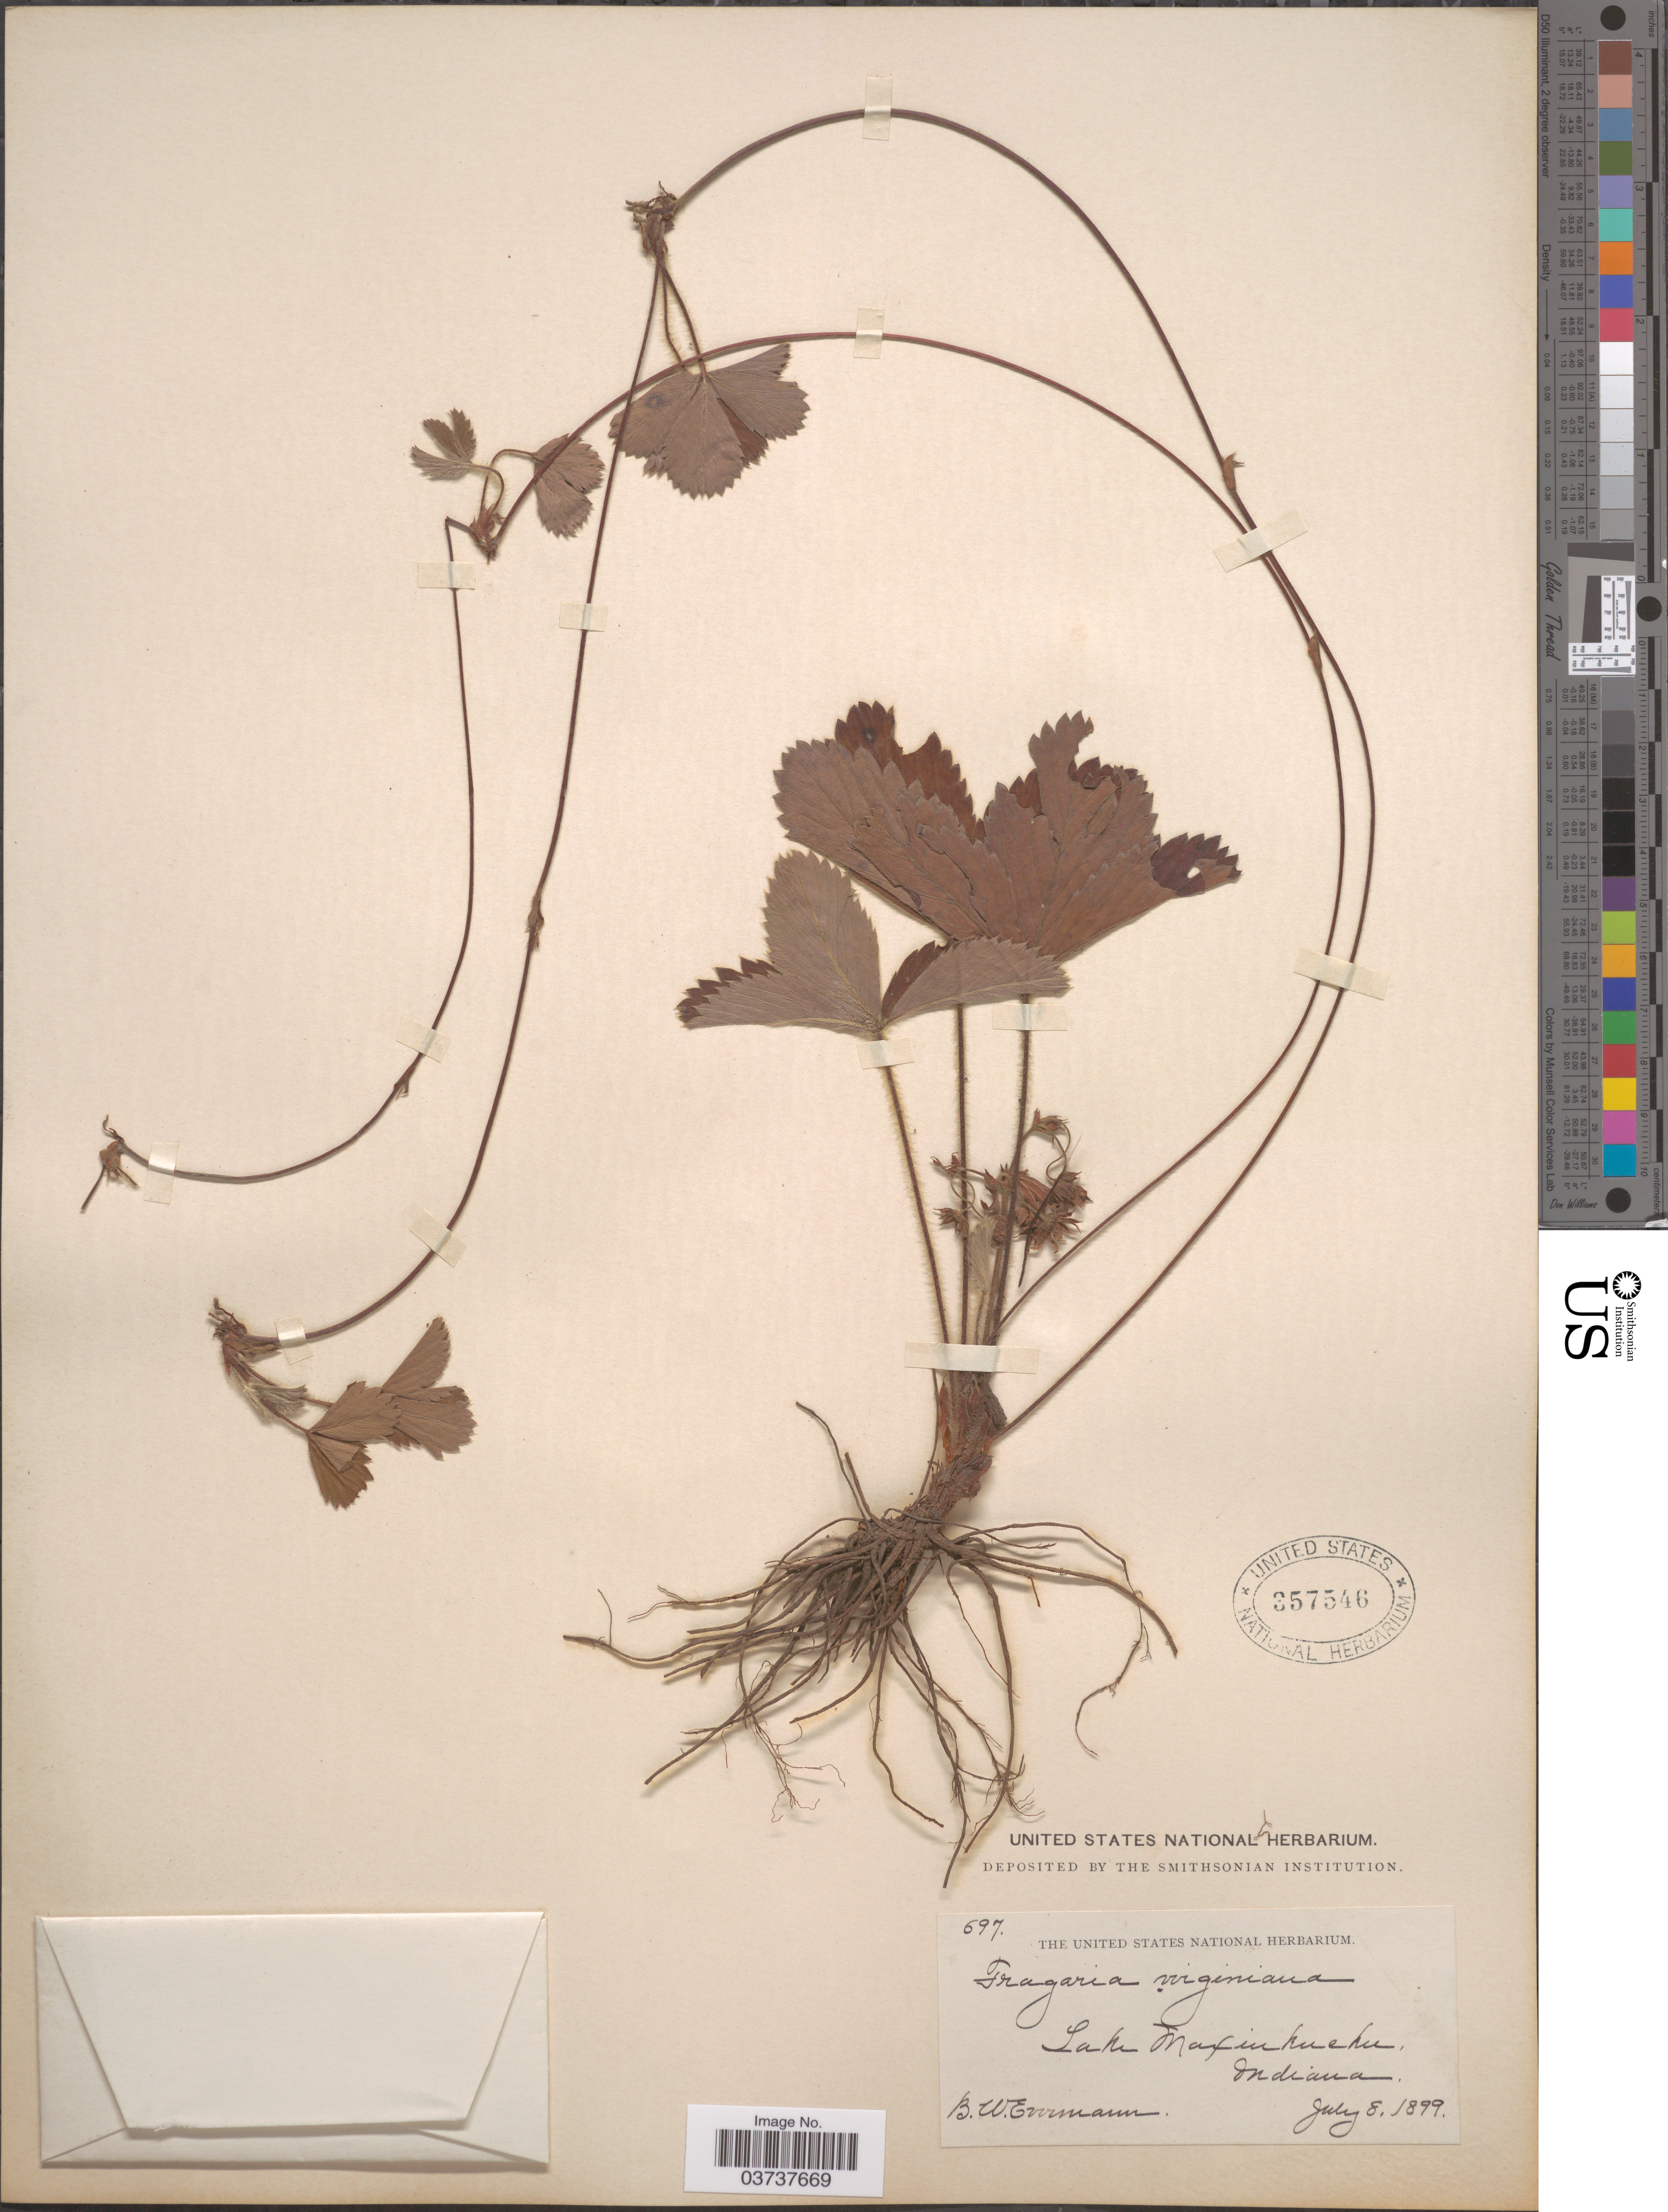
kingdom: Plantae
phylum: Tracheophyta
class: Magnoliopsida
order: Rosales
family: Rosaceae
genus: Fragaria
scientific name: Fragaria virginiana var. grayana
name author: (E. Vilm. ex Gay) Rydb.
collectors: B. W. Evermann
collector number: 697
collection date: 1899-07-08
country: United States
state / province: Indiana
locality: Lake Maxinkuckee.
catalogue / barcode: US 357546